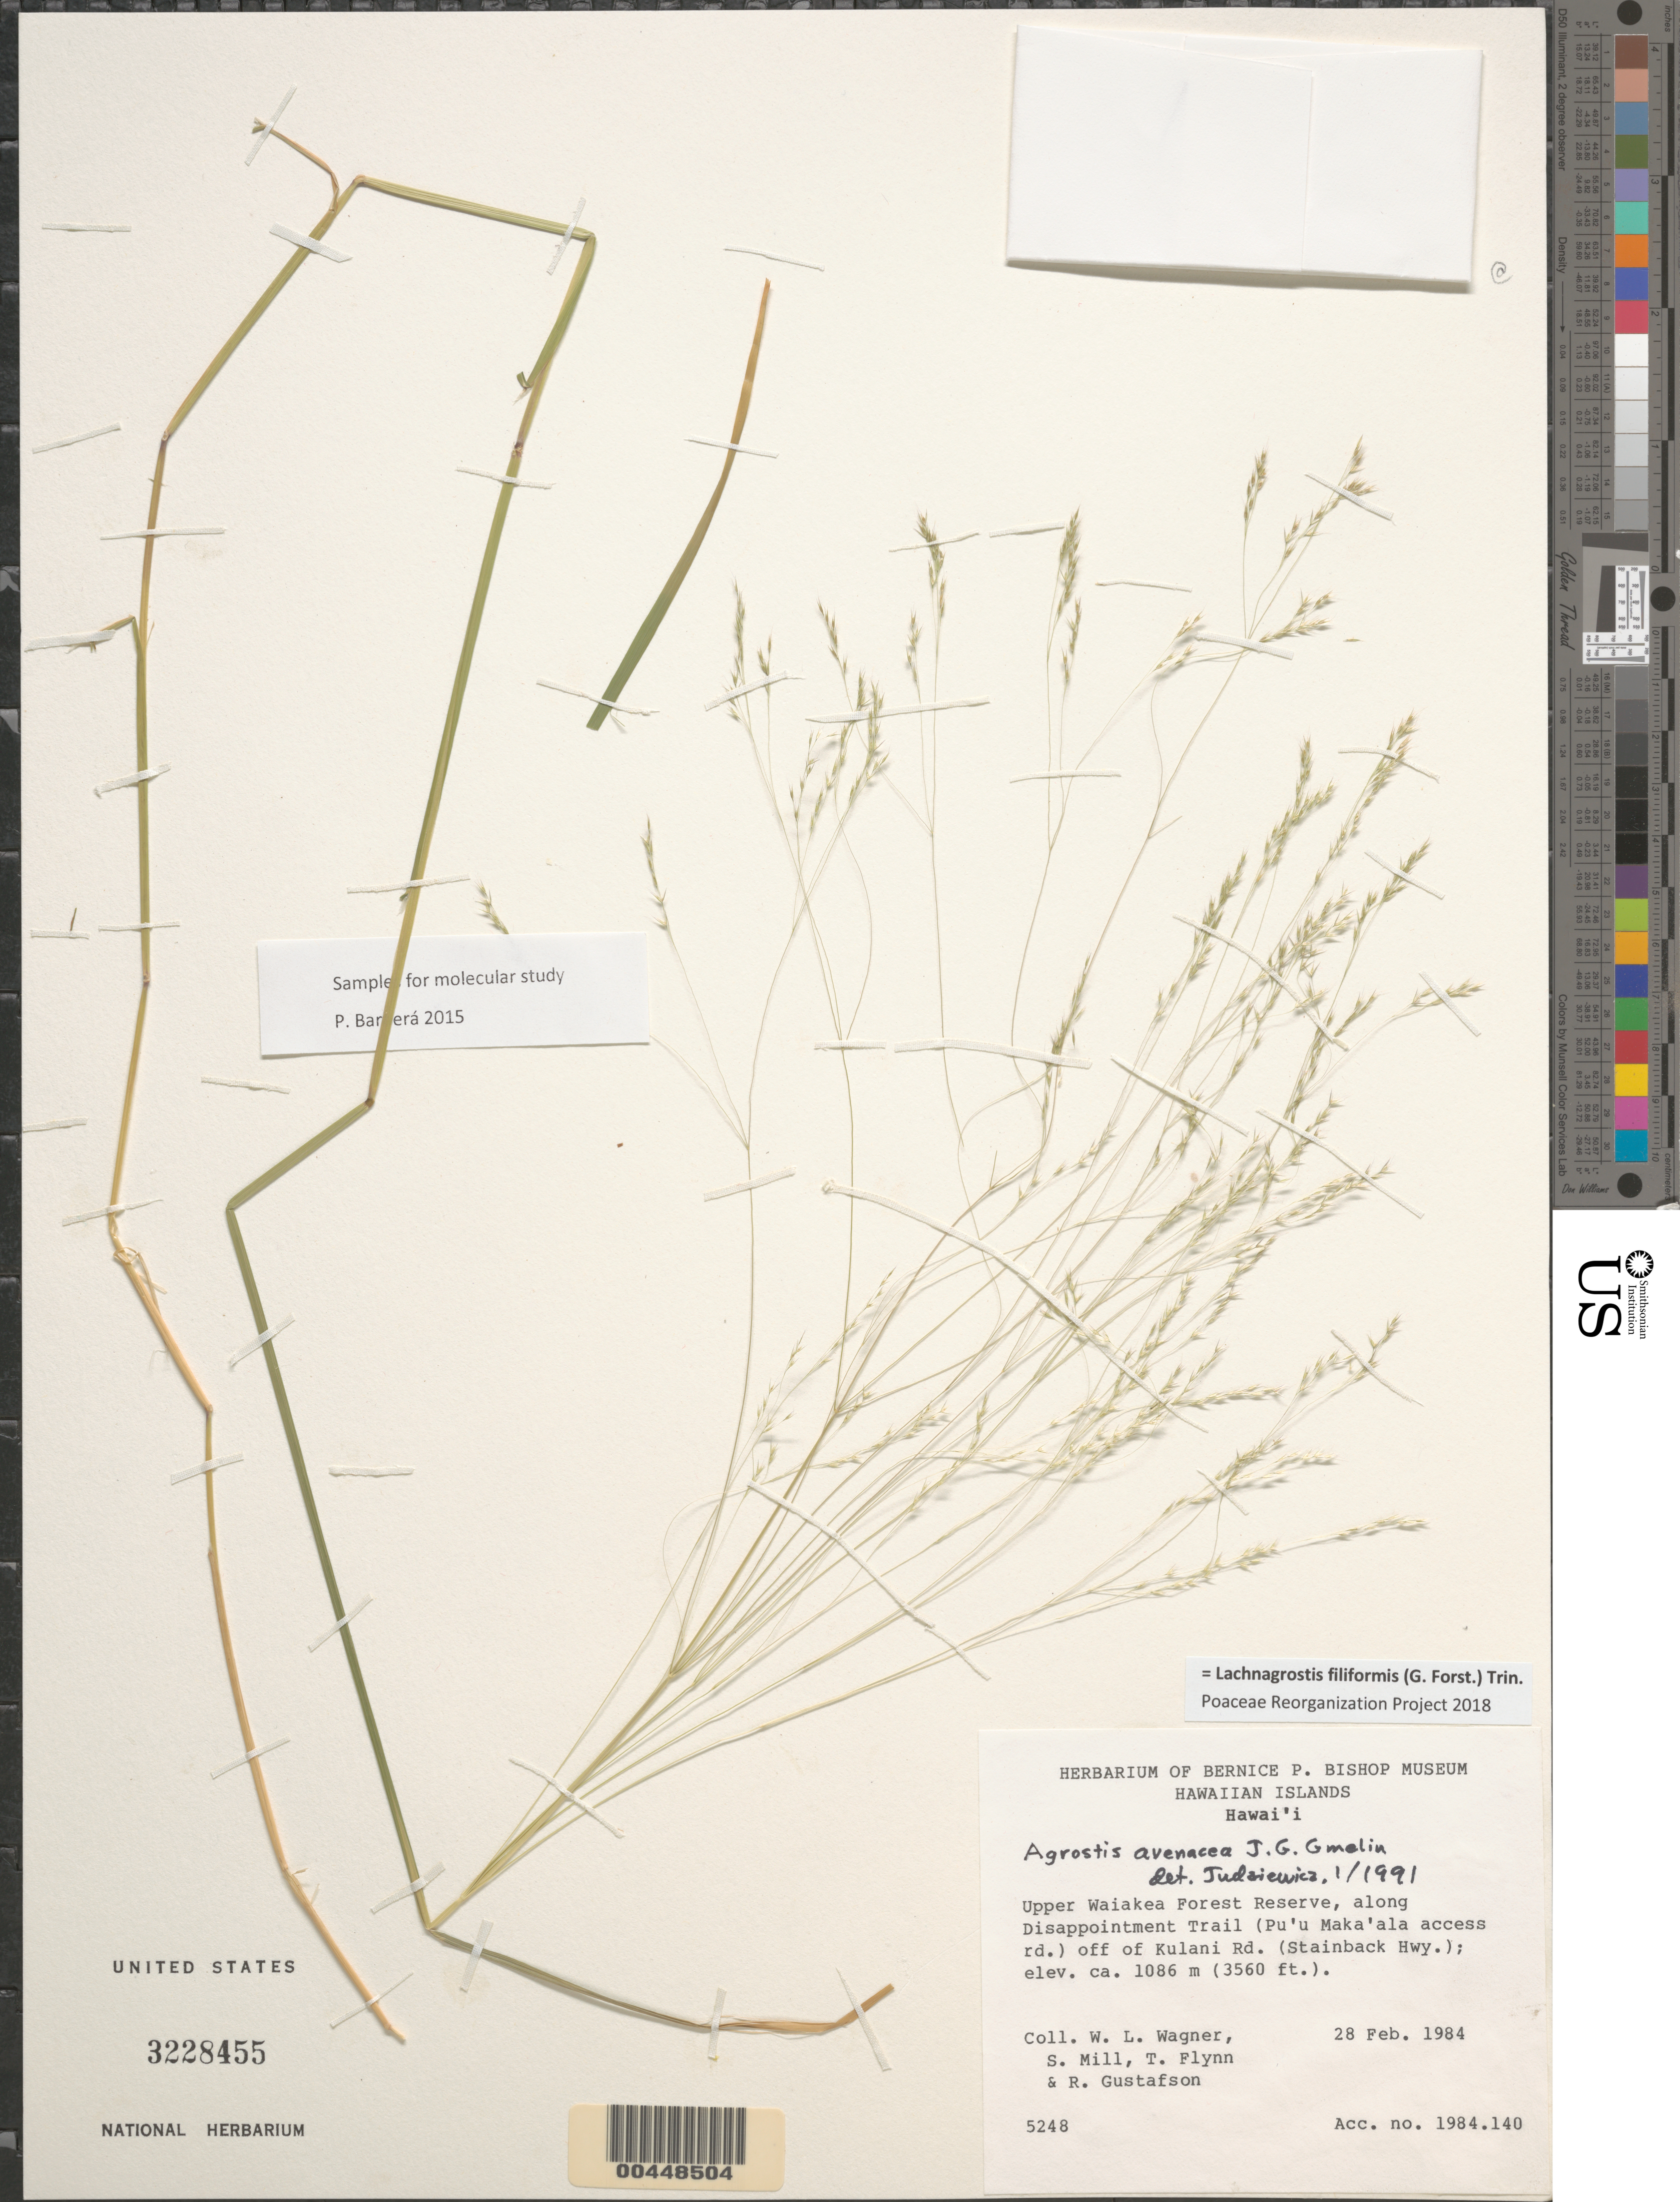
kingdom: Plantae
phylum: Tracheophyta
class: Liliopsida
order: Poales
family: Poaceae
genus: Lachnagrostis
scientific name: Lachnagrostis filiformis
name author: (J.R. Forst.) Trin.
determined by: Poaceae Reorganization Project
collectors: W. L. Wagner, S. W. Miller, T. W. Flynn & R. Gustafson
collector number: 5248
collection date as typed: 28 Feb 1984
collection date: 1984-02-28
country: United States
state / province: Hawaii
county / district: Hawaii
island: Hawaii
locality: Upper Waiakea For Res, along Disappointment Trail (Pu'u Maka'ala access rd) off of Kulani Rd (Stainback Hwy)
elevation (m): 1086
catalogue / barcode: US 3228455